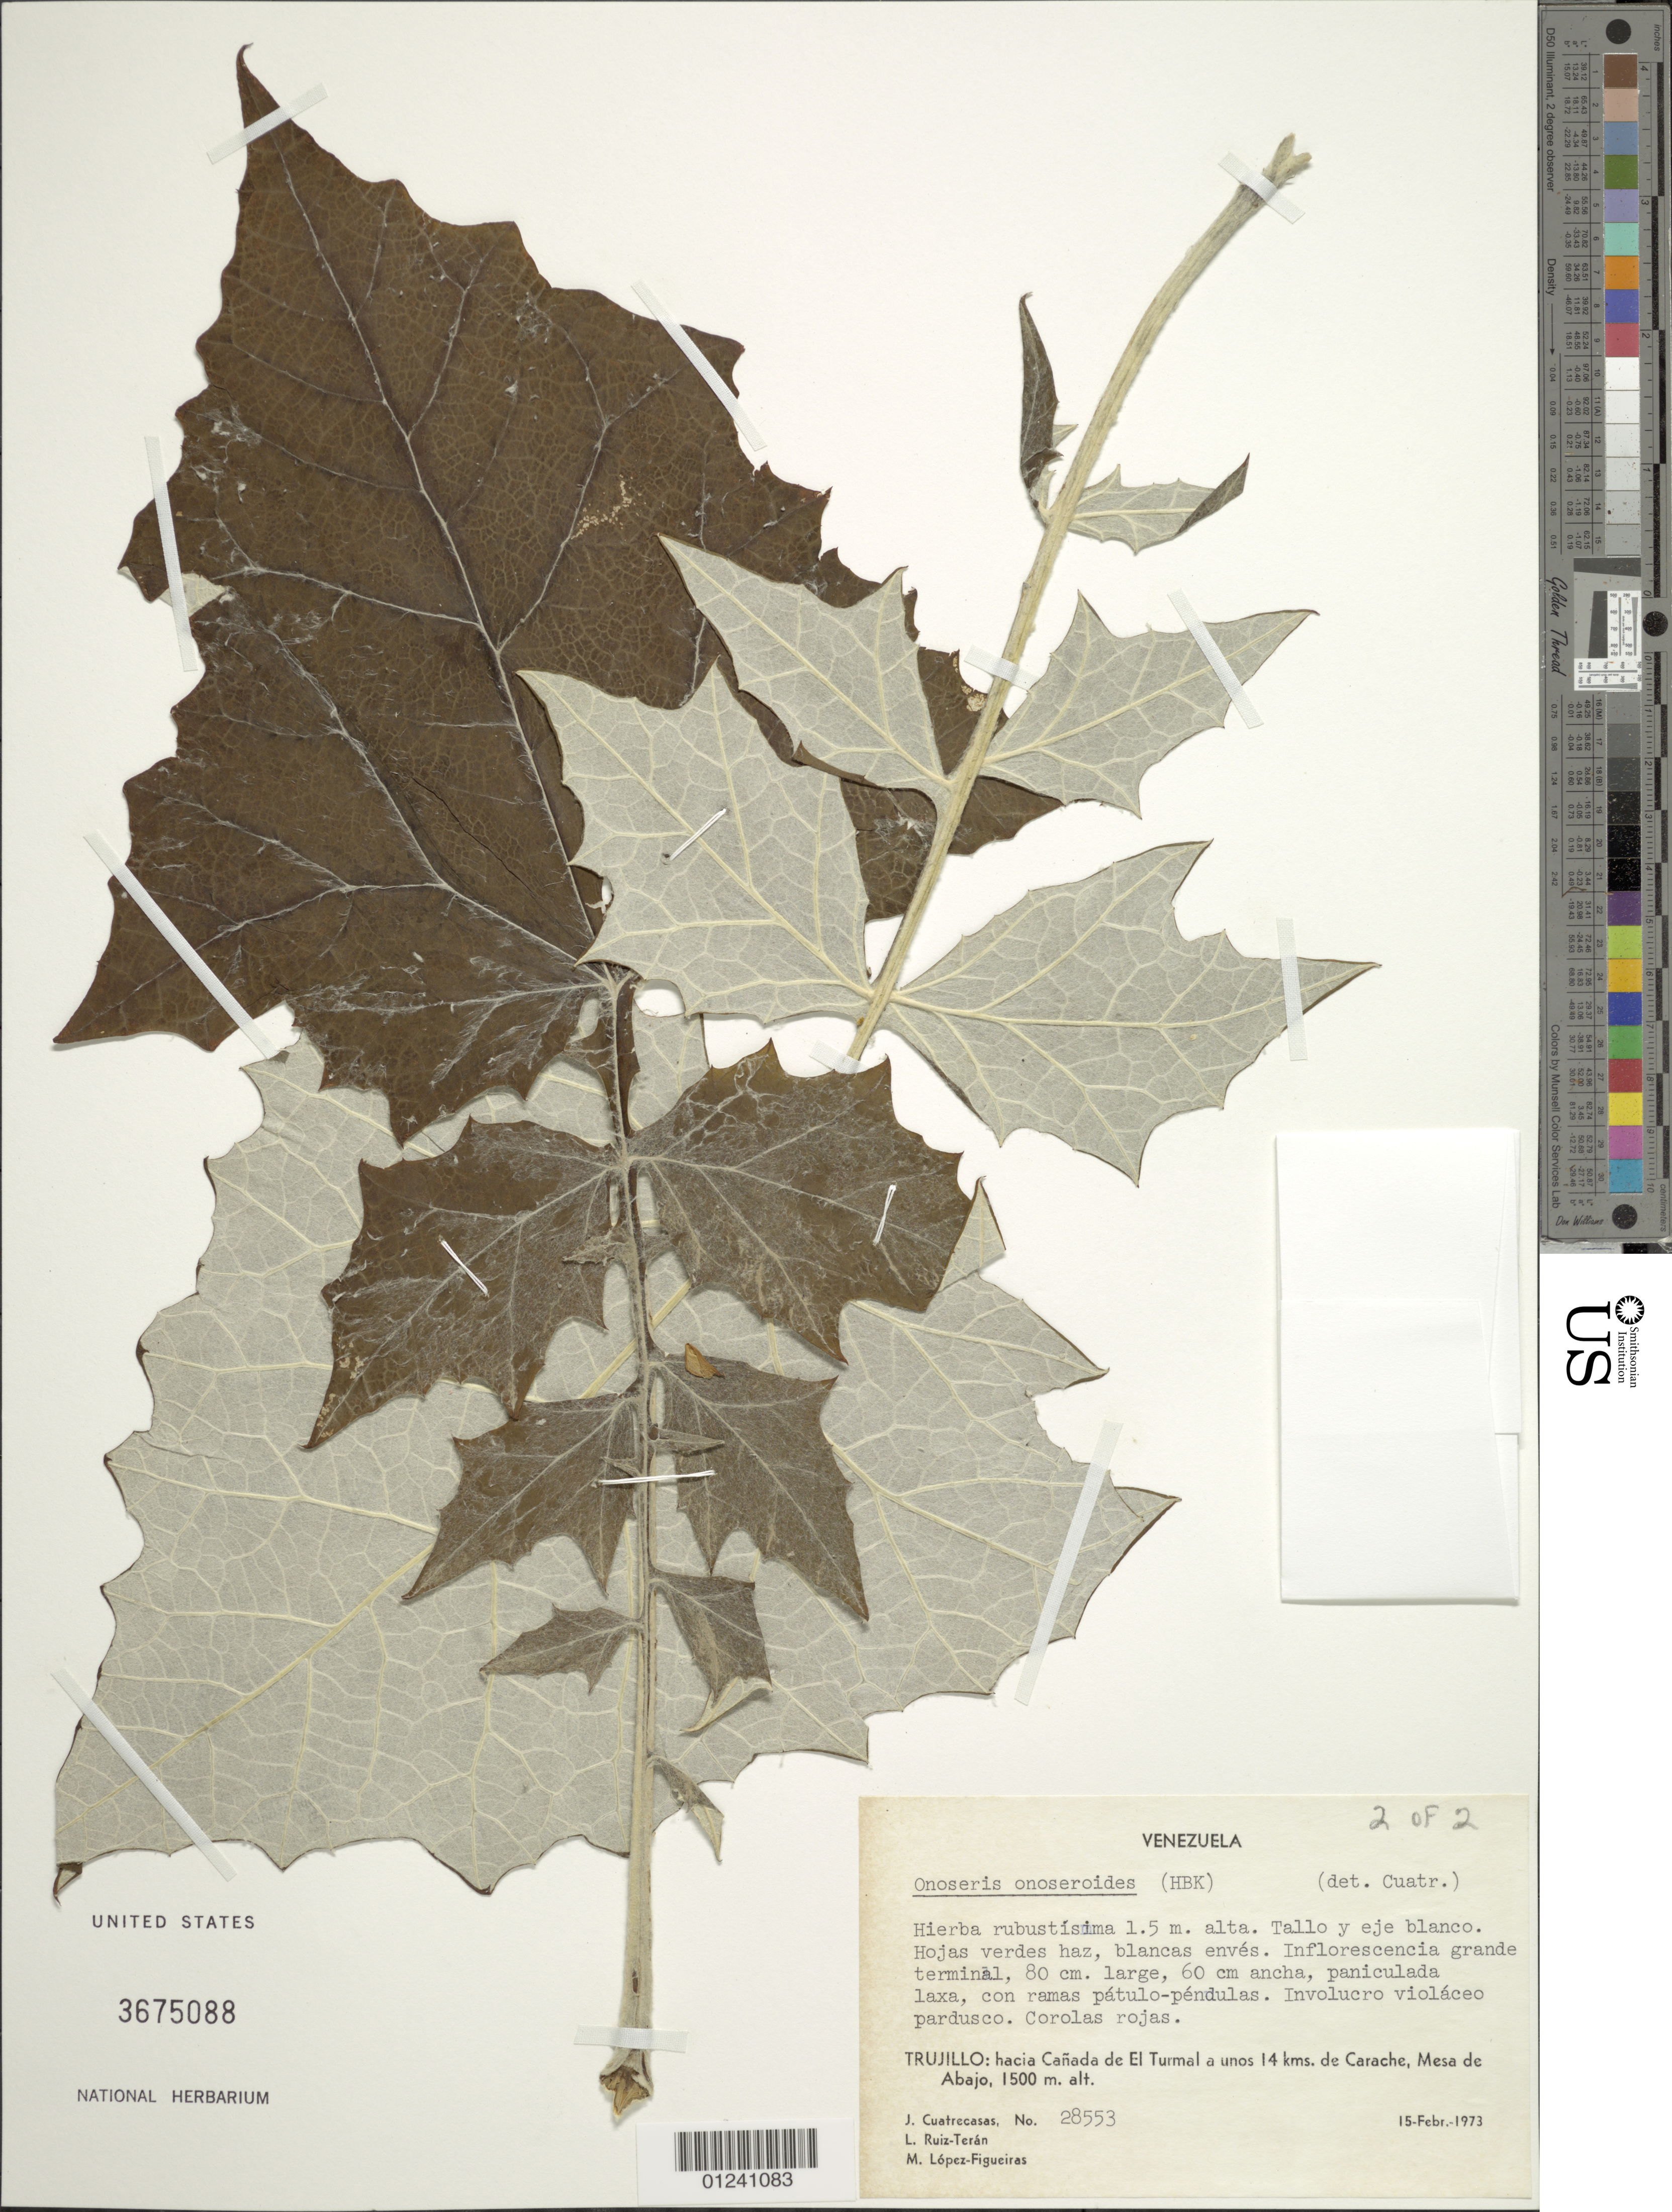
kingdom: Plantae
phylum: Tracheophyta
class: Magnoliopsida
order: Asterales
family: Asteraceae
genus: Onoseris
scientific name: Onoseris onoseroides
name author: (Kunth) B.L. Rob.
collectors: J. Cuatrecasas, L. E. Ruíz-Terán & M. López Figueiras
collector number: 28553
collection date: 1973-02-15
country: Venezuela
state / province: Trujillo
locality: hacia Canada de El Turmal a unos 14 kms. de Carache, Mesa de Abajo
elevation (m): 1500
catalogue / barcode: US 3675088